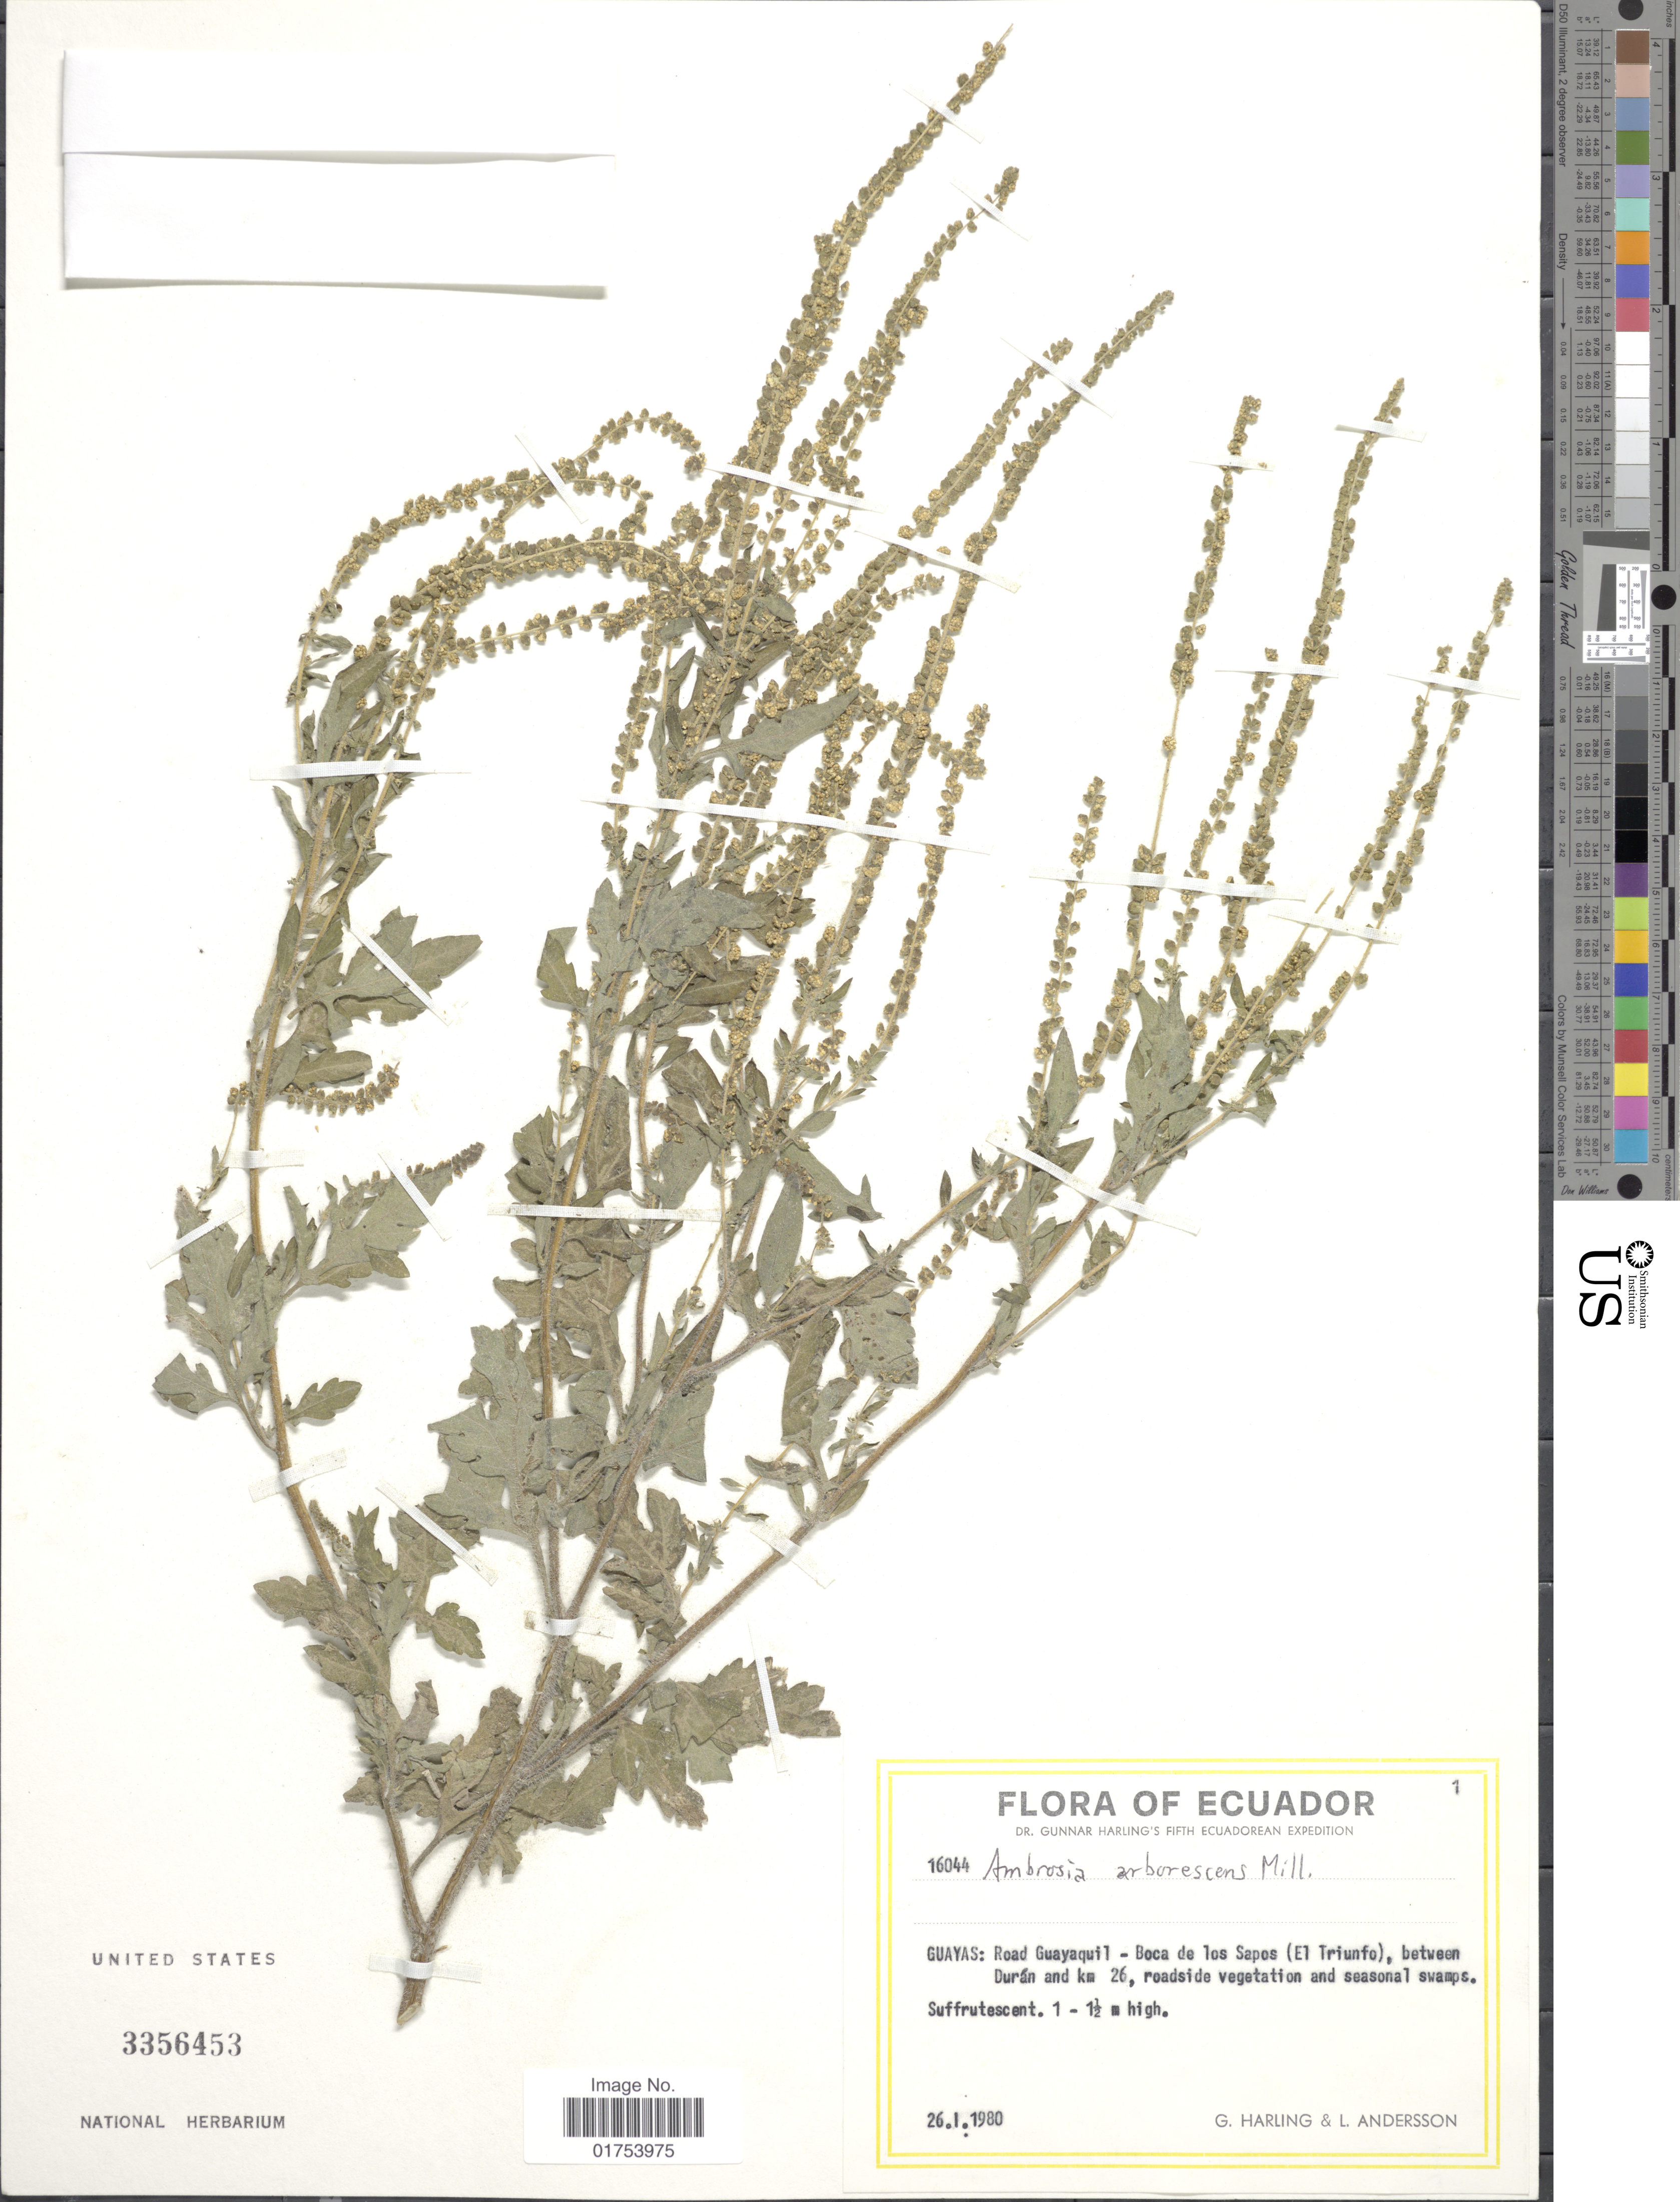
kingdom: Plantae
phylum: Tracheophyta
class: Magnoliopsida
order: Asterales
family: Asteraceae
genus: Ambrosia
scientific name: Ambrosia arborescens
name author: Mill.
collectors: G. Harling & L. Andersson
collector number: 16044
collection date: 1980-01-26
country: Ecuador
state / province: Guayas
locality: Road Guayaquil - Boca de los Sapos (El Triunfo), between Duran and km 26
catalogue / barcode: US 3356453